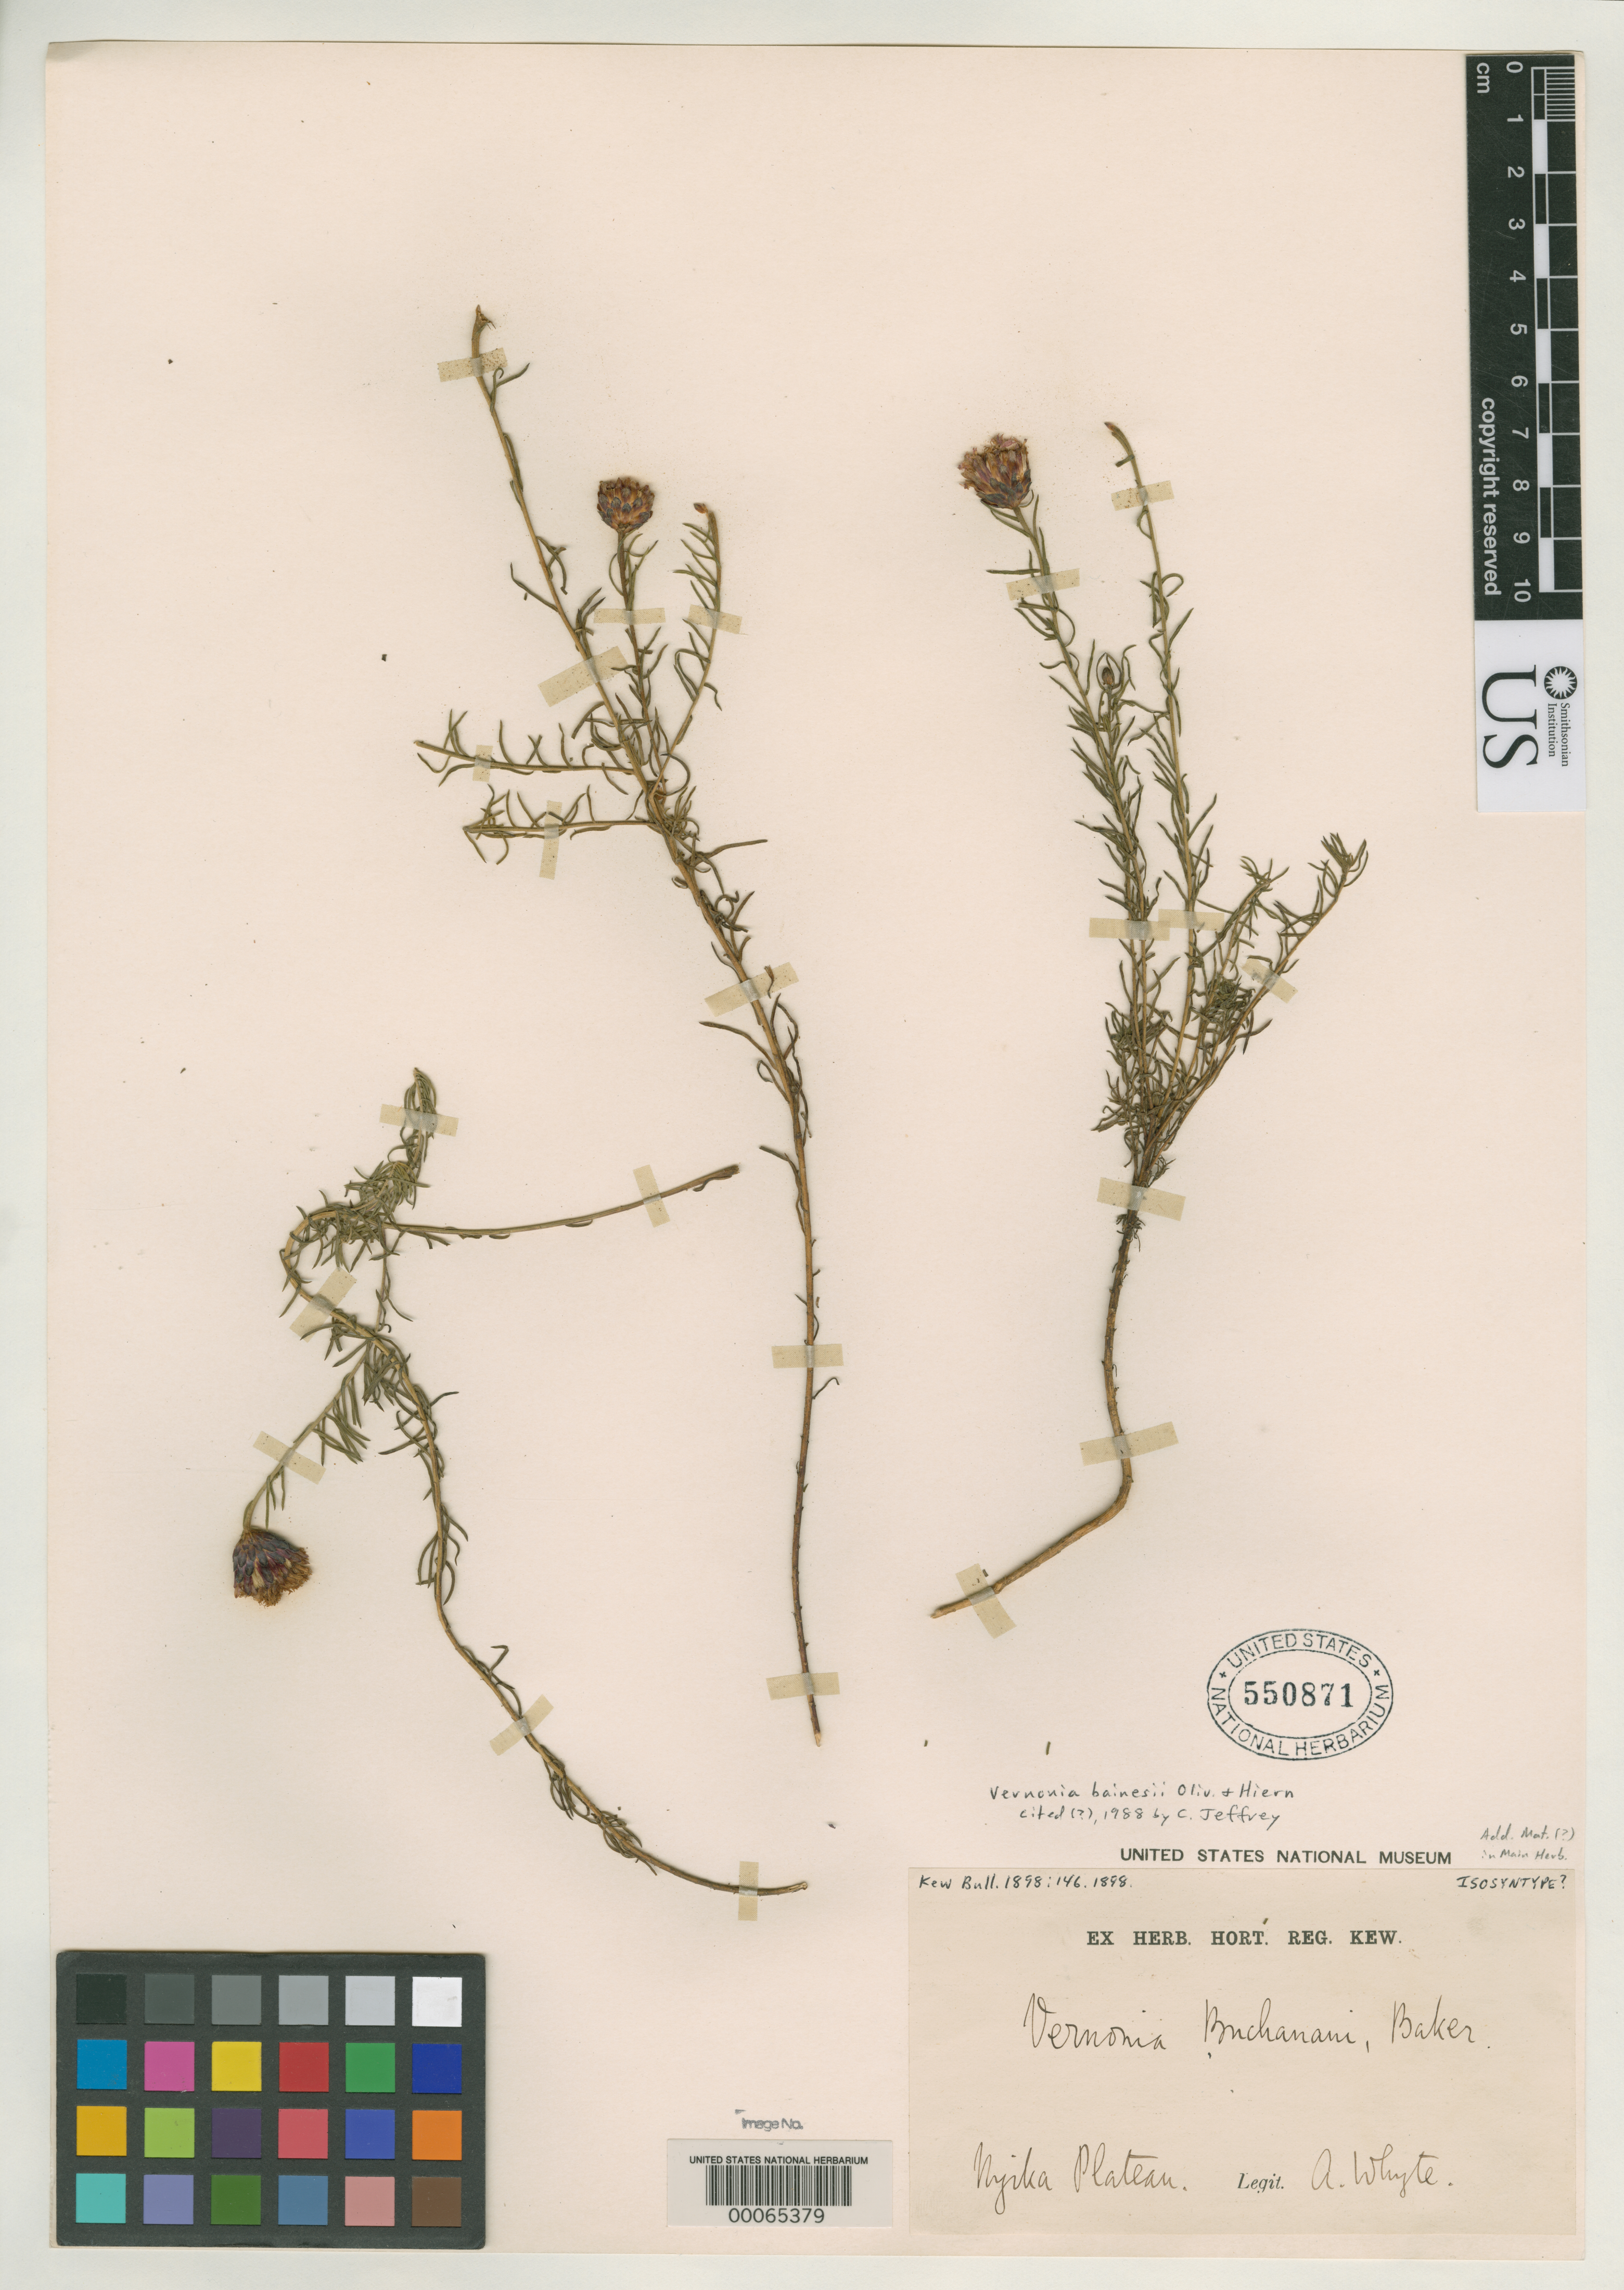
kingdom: Plantae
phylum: Tracheophyta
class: Magnoliopsida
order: Asterales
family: Asteraceae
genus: Vernonia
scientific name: Vernonia buchanani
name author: Baker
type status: Possible Isosyntype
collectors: A. Whyte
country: Malawi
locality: Nyika Plateau.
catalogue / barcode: US 550871